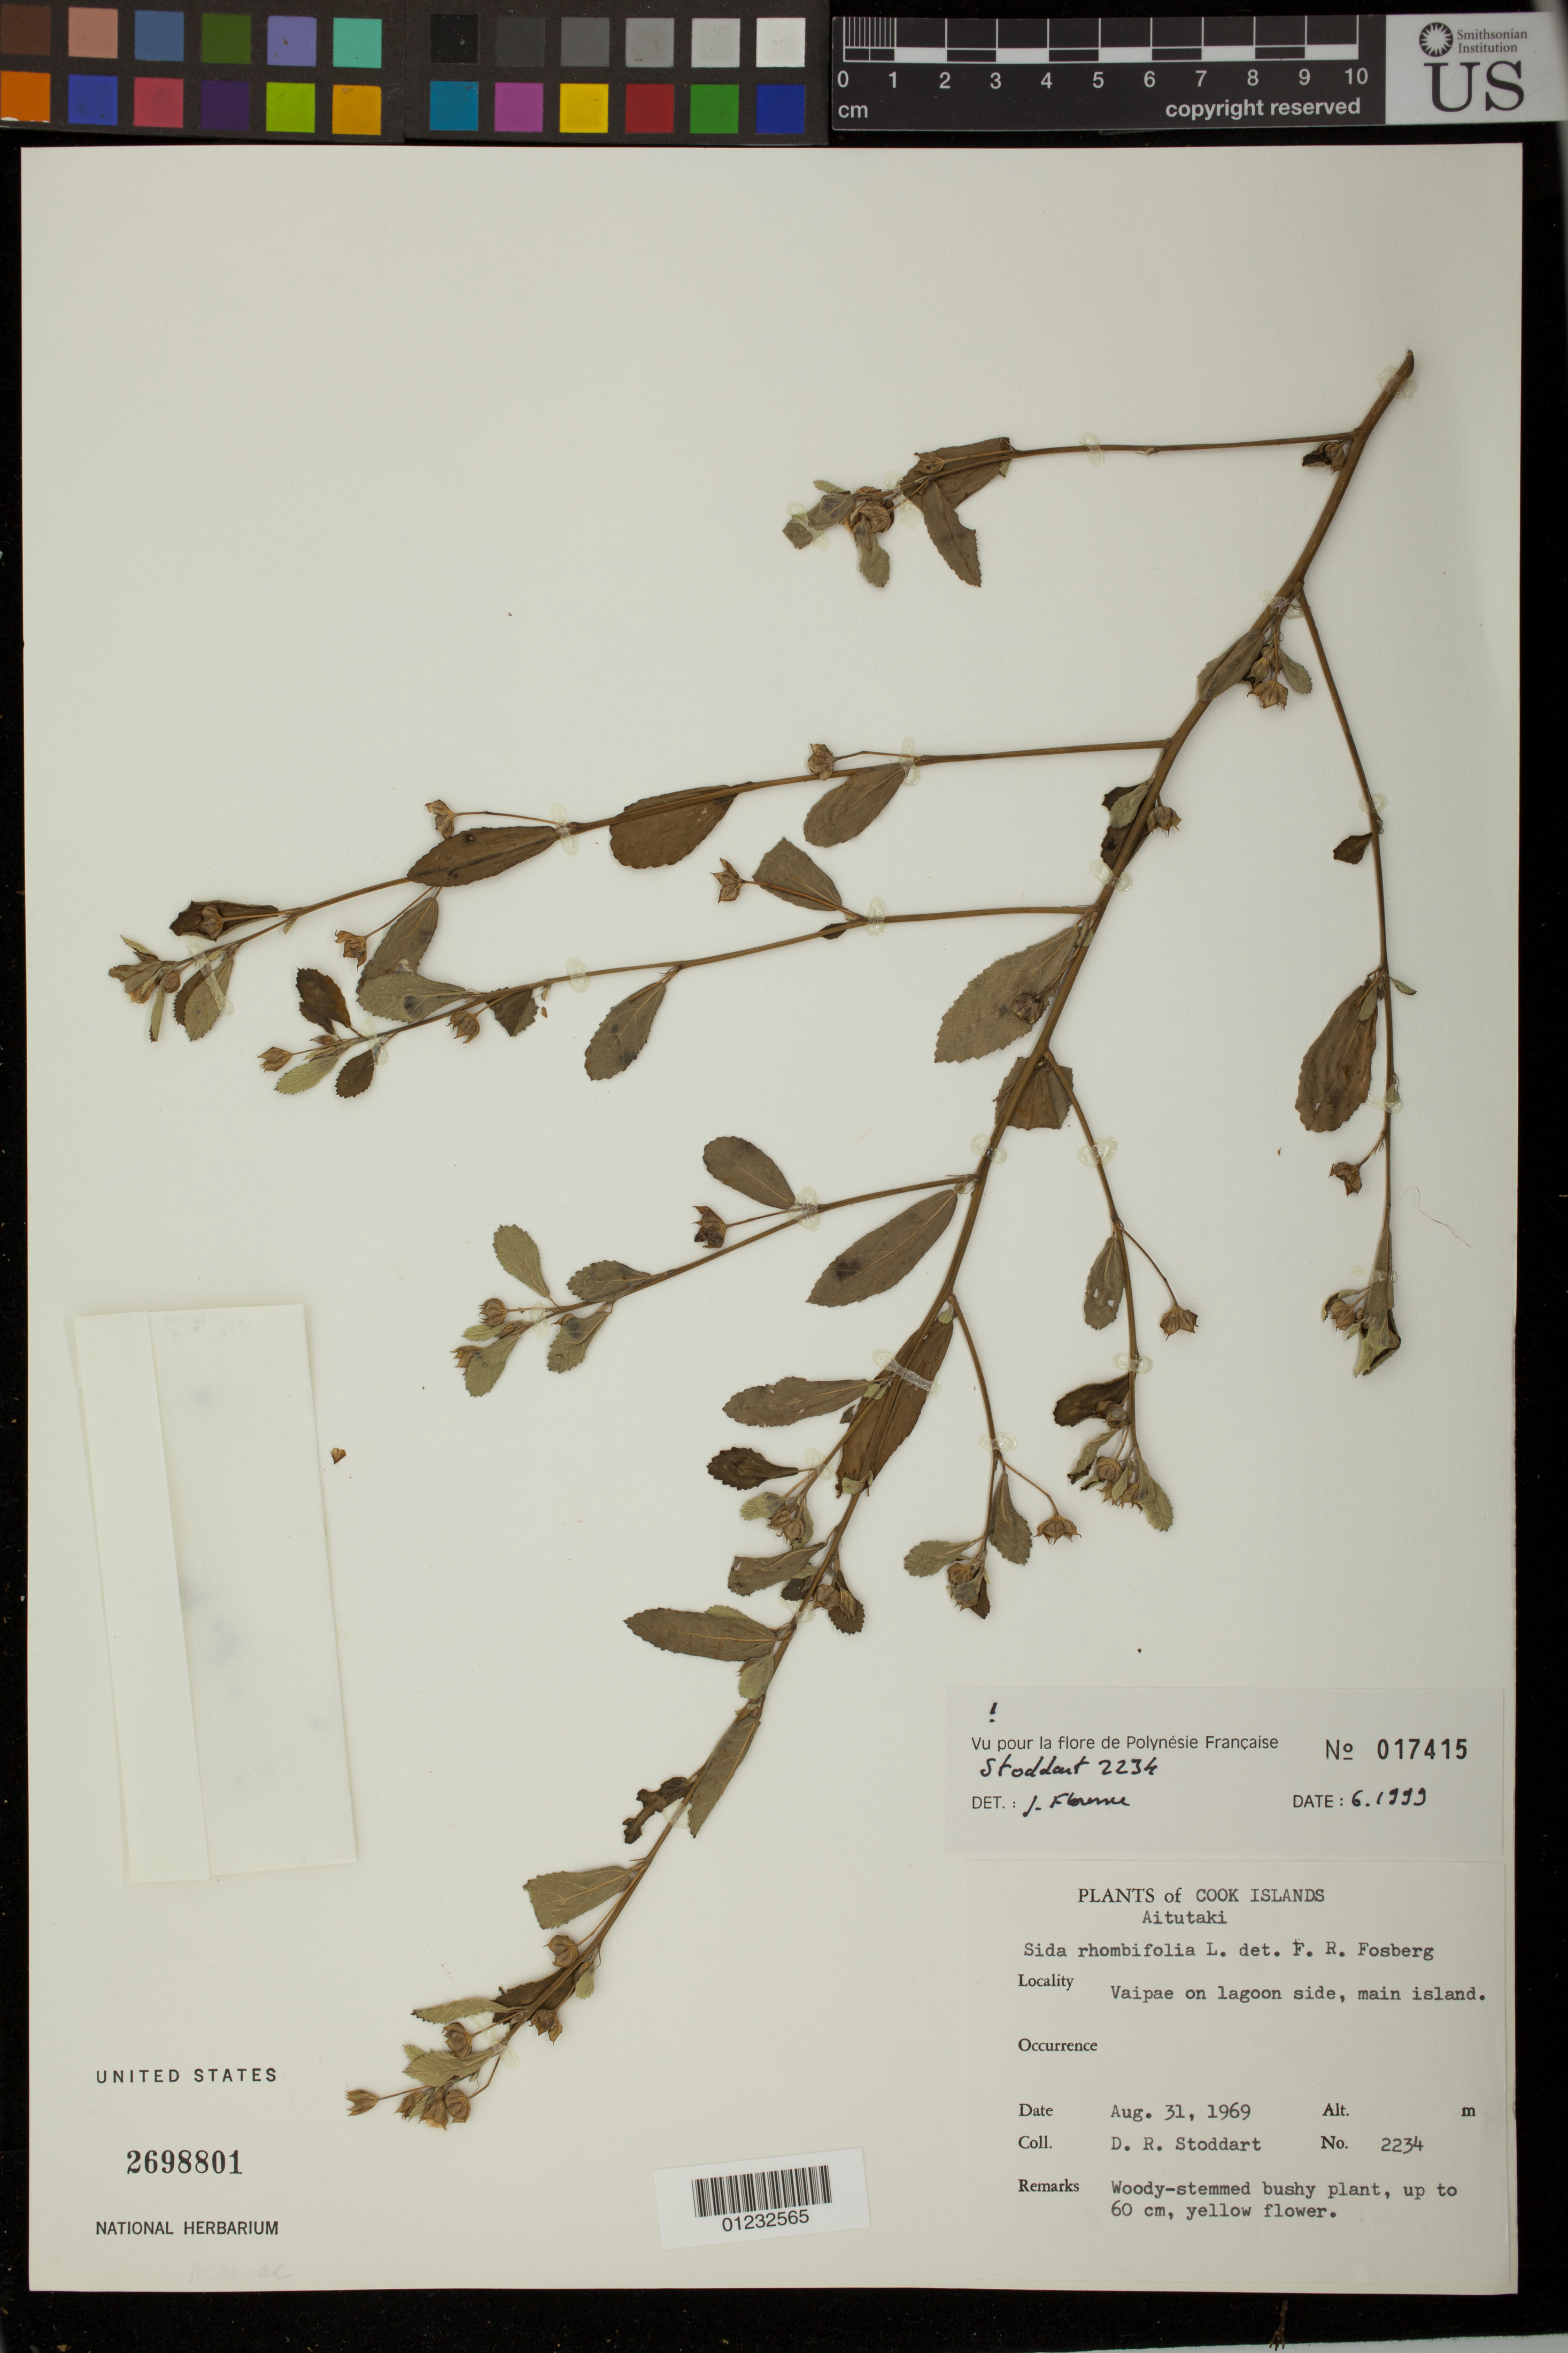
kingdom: Plantae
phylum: Tracheophyta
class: Magnoliopsida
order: Malvales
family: Malvaceae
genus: Sida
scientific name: Sida rhombifolia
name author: L.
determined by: Florence, J.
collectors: D. R. Stoddart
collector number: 2234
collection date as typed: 31 Aug 1969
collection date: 1969-08-31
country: Cook Islands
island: Aitutaki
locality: Vaipae on lagoon side, Main Island [Southern Cook Is.]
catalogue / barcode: US 2698801